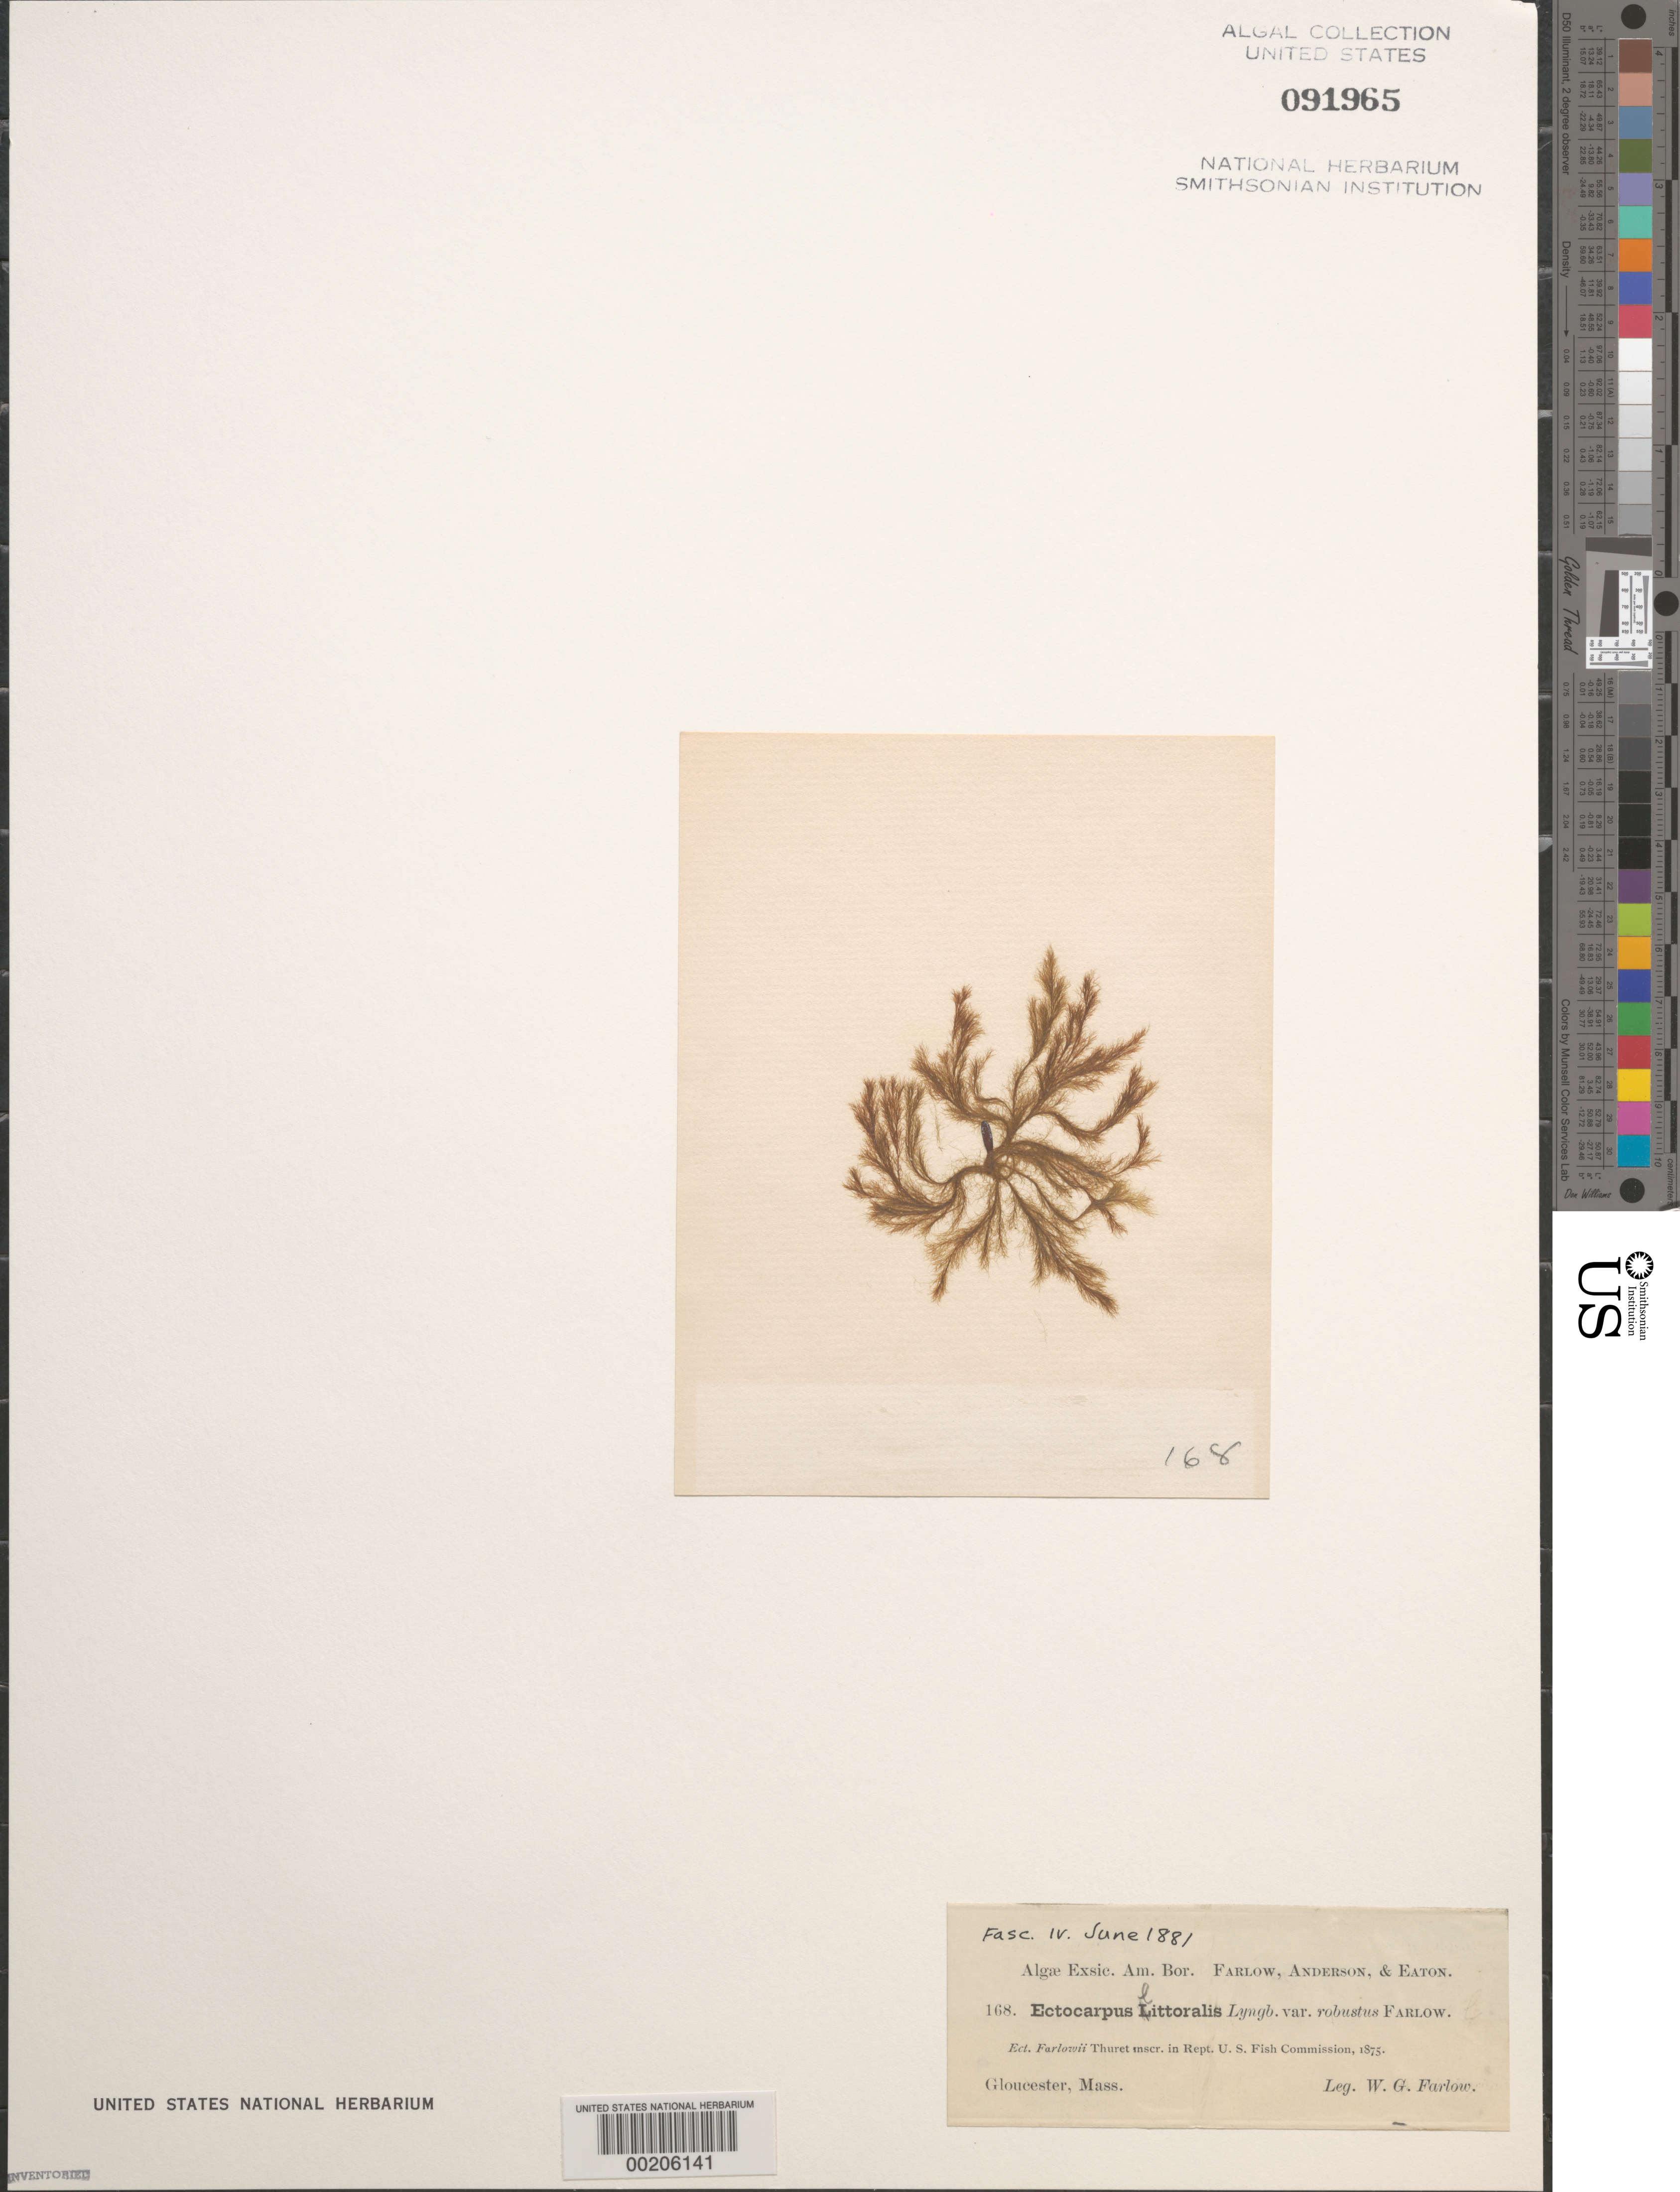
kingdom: Chromista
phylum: Ochrophyta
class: Phaeophyceae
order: Ectocarpales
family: Acinetosporaceae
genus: Pylaiella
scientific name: Pylaiella littoralis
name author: (L.) Kjellman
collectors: W. G. Farlow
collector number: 168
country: United States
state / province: Massachusetts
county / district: Essex County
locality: Gloucester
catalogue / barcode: US 91965